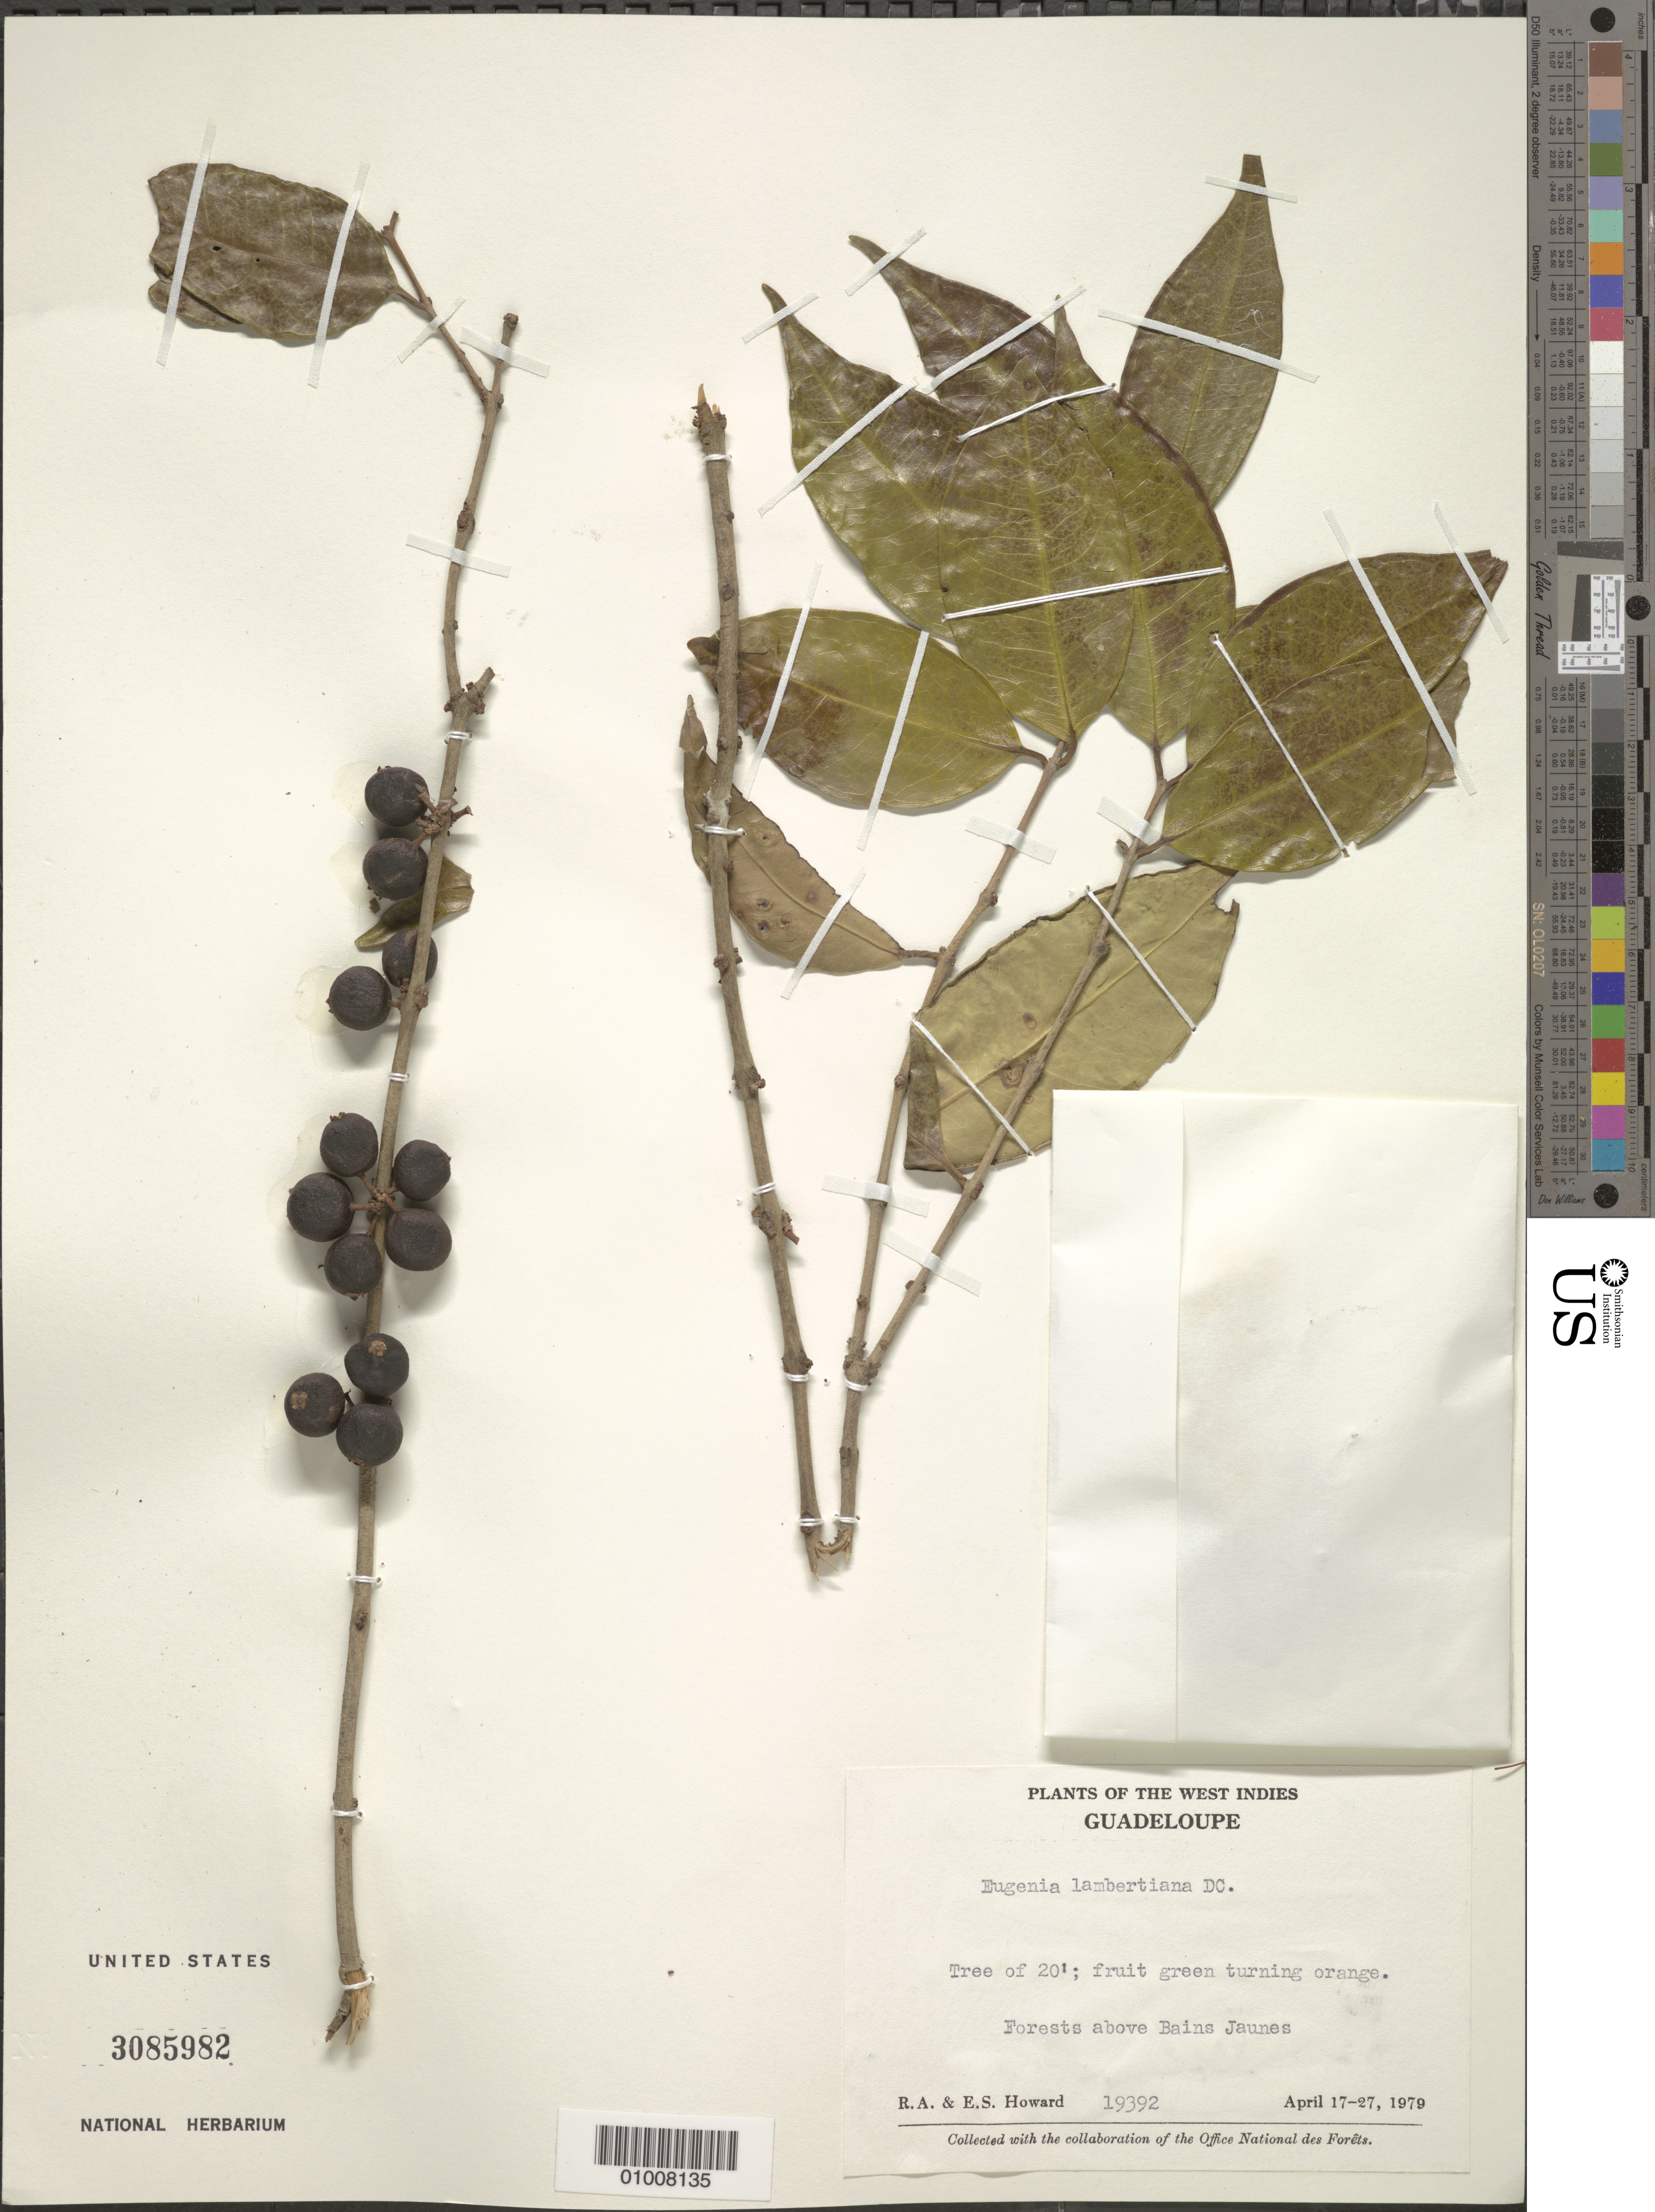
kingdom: Plantae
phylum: Tracheophyta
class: Magnoliopsida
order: Myrtales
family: Myrtaceae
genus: Eugenia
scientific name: Eugenia lambertiana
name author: DC.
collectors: R. A. Howard & E. S. Howard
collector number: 19392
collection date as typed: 17 Apr 1979 to 27 Apr 1979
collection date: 1979-04-17/1979-04-27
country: Guadeloupe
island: Basse Terre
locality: Forests above Bains Jaunes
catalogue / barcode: US 3085982